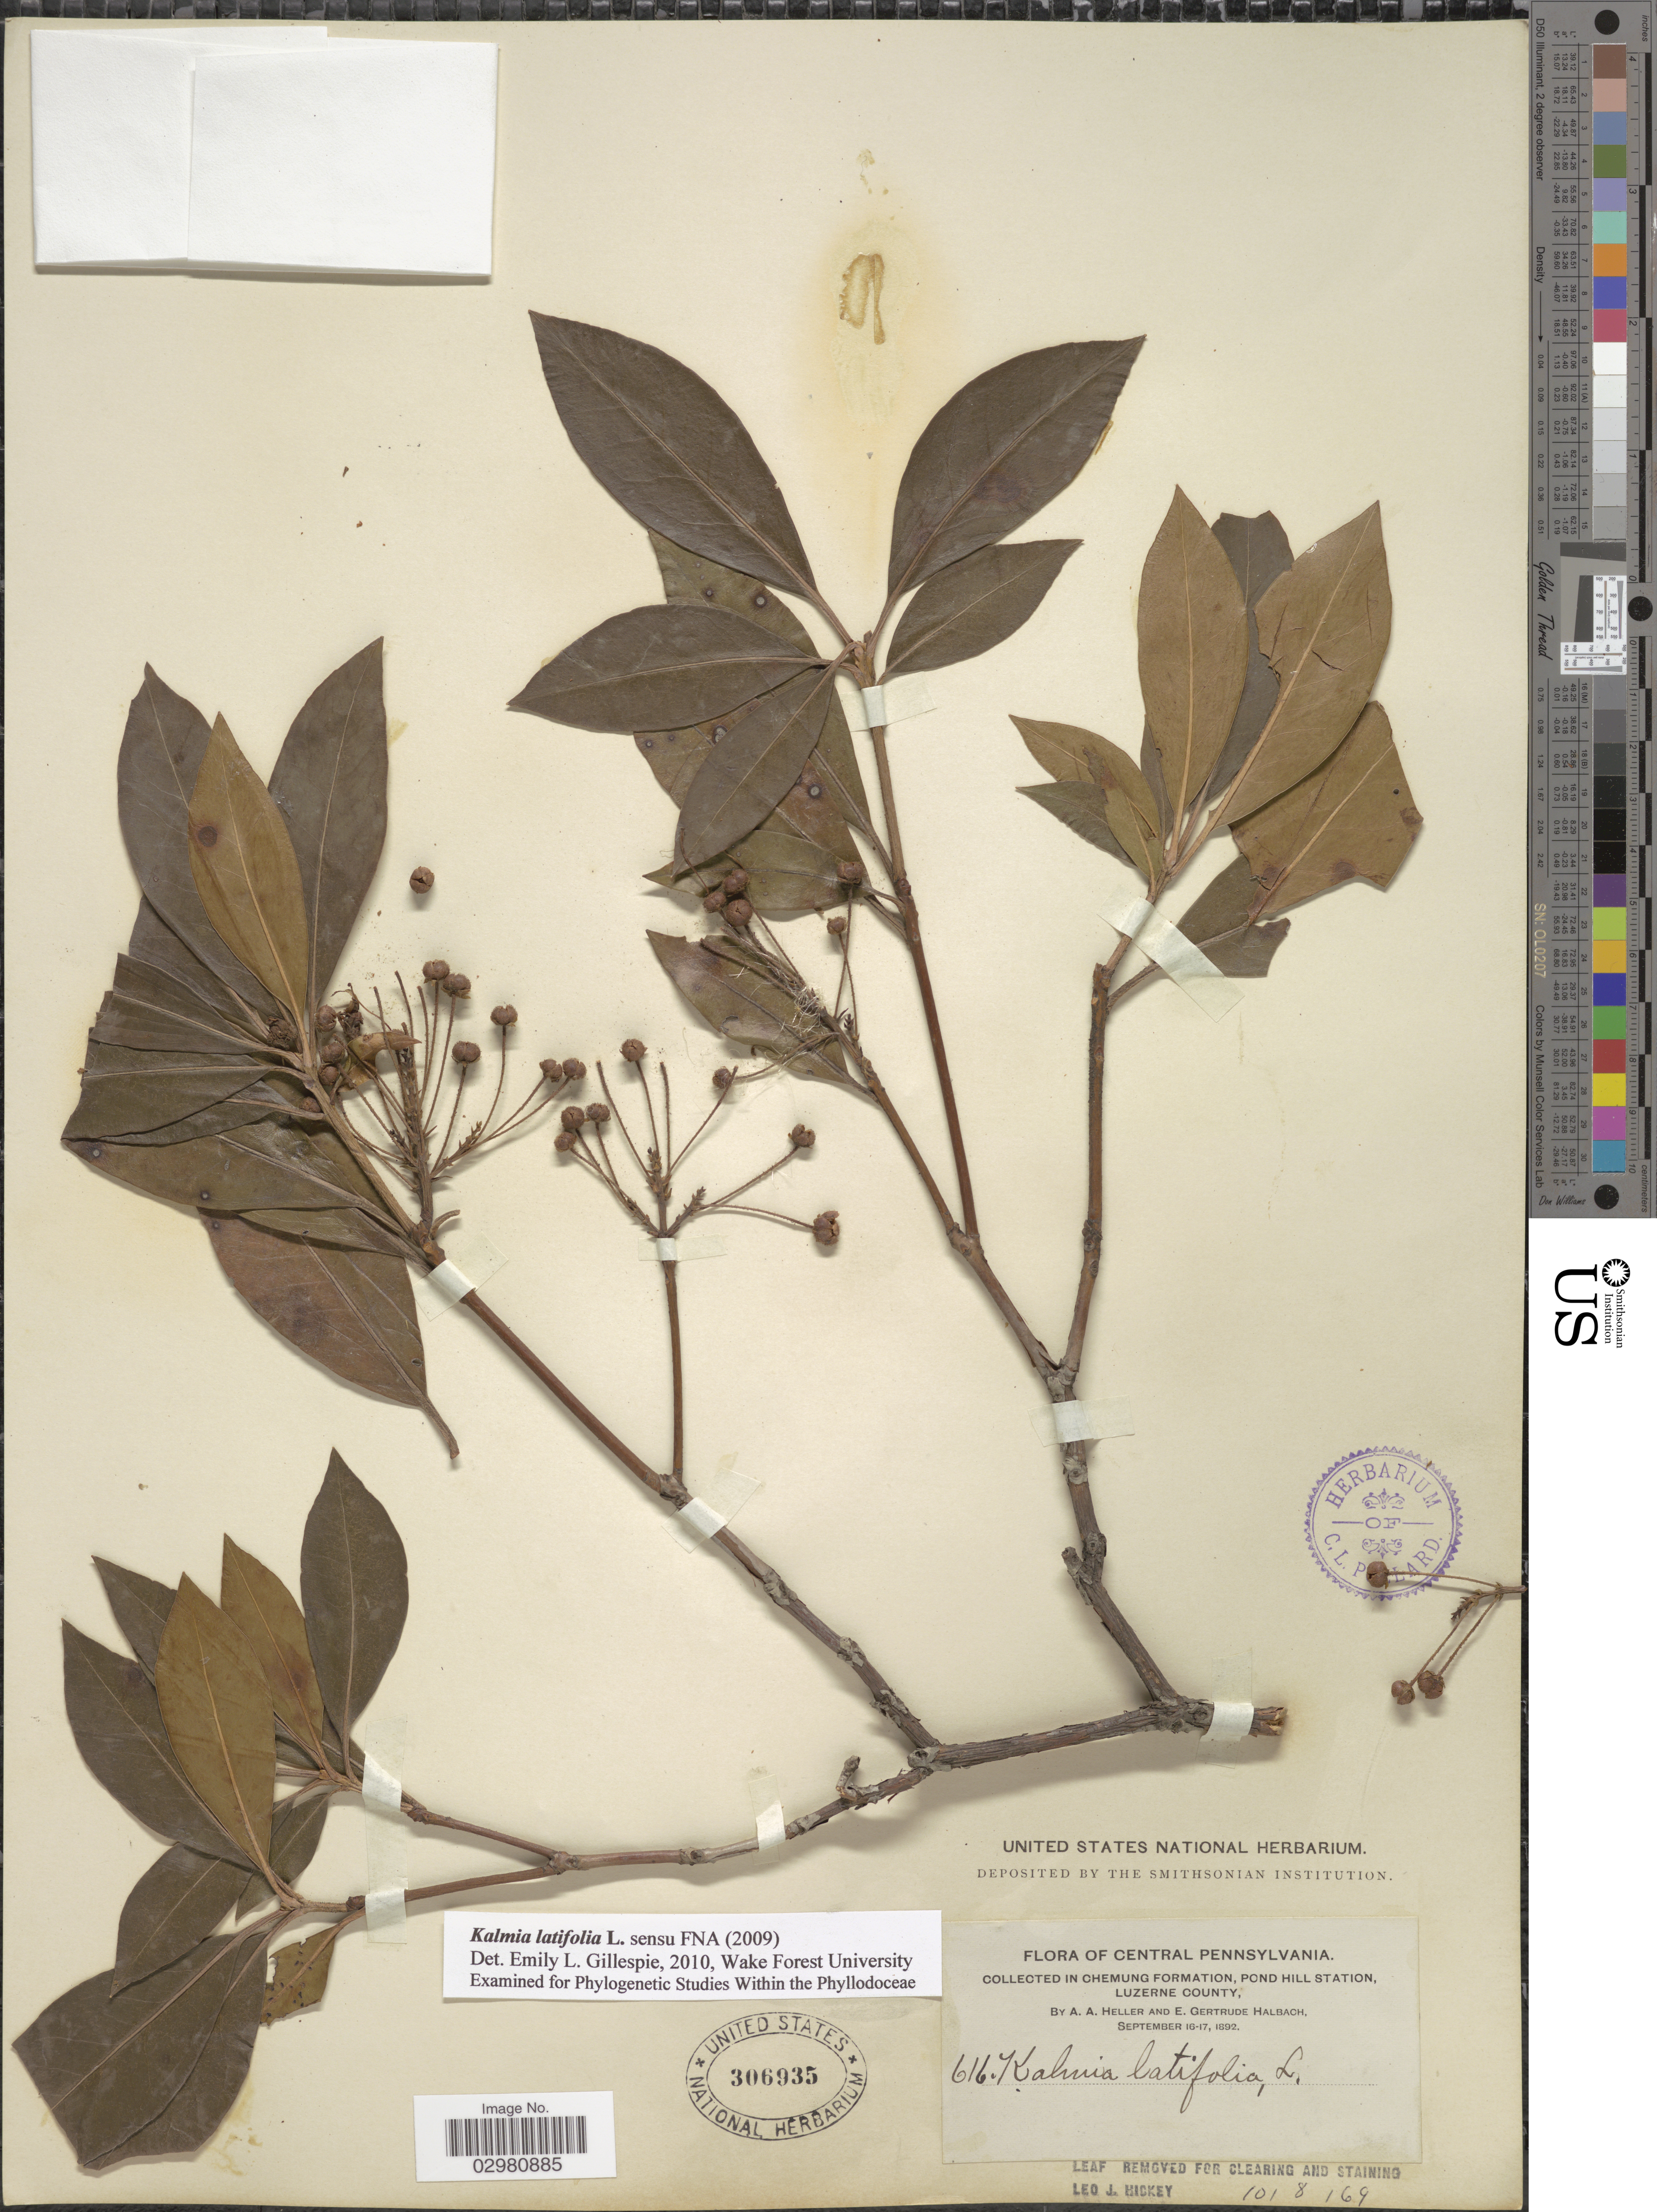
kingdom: Plantae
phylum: Tracheophyta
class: Magnoliopsida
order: Ericales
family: Ericaceae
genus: Kalmia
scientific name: Kalmia latifolia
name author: L.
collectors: A. A. Heller & E. G. Halbach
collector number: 616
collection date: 1892-09-16/1892-09-17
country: United States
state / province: Pennsylvania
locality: Central Pennsylvania. Chemung Formation, Pond Hill Station, Luzerne County.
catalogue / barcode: US 306935